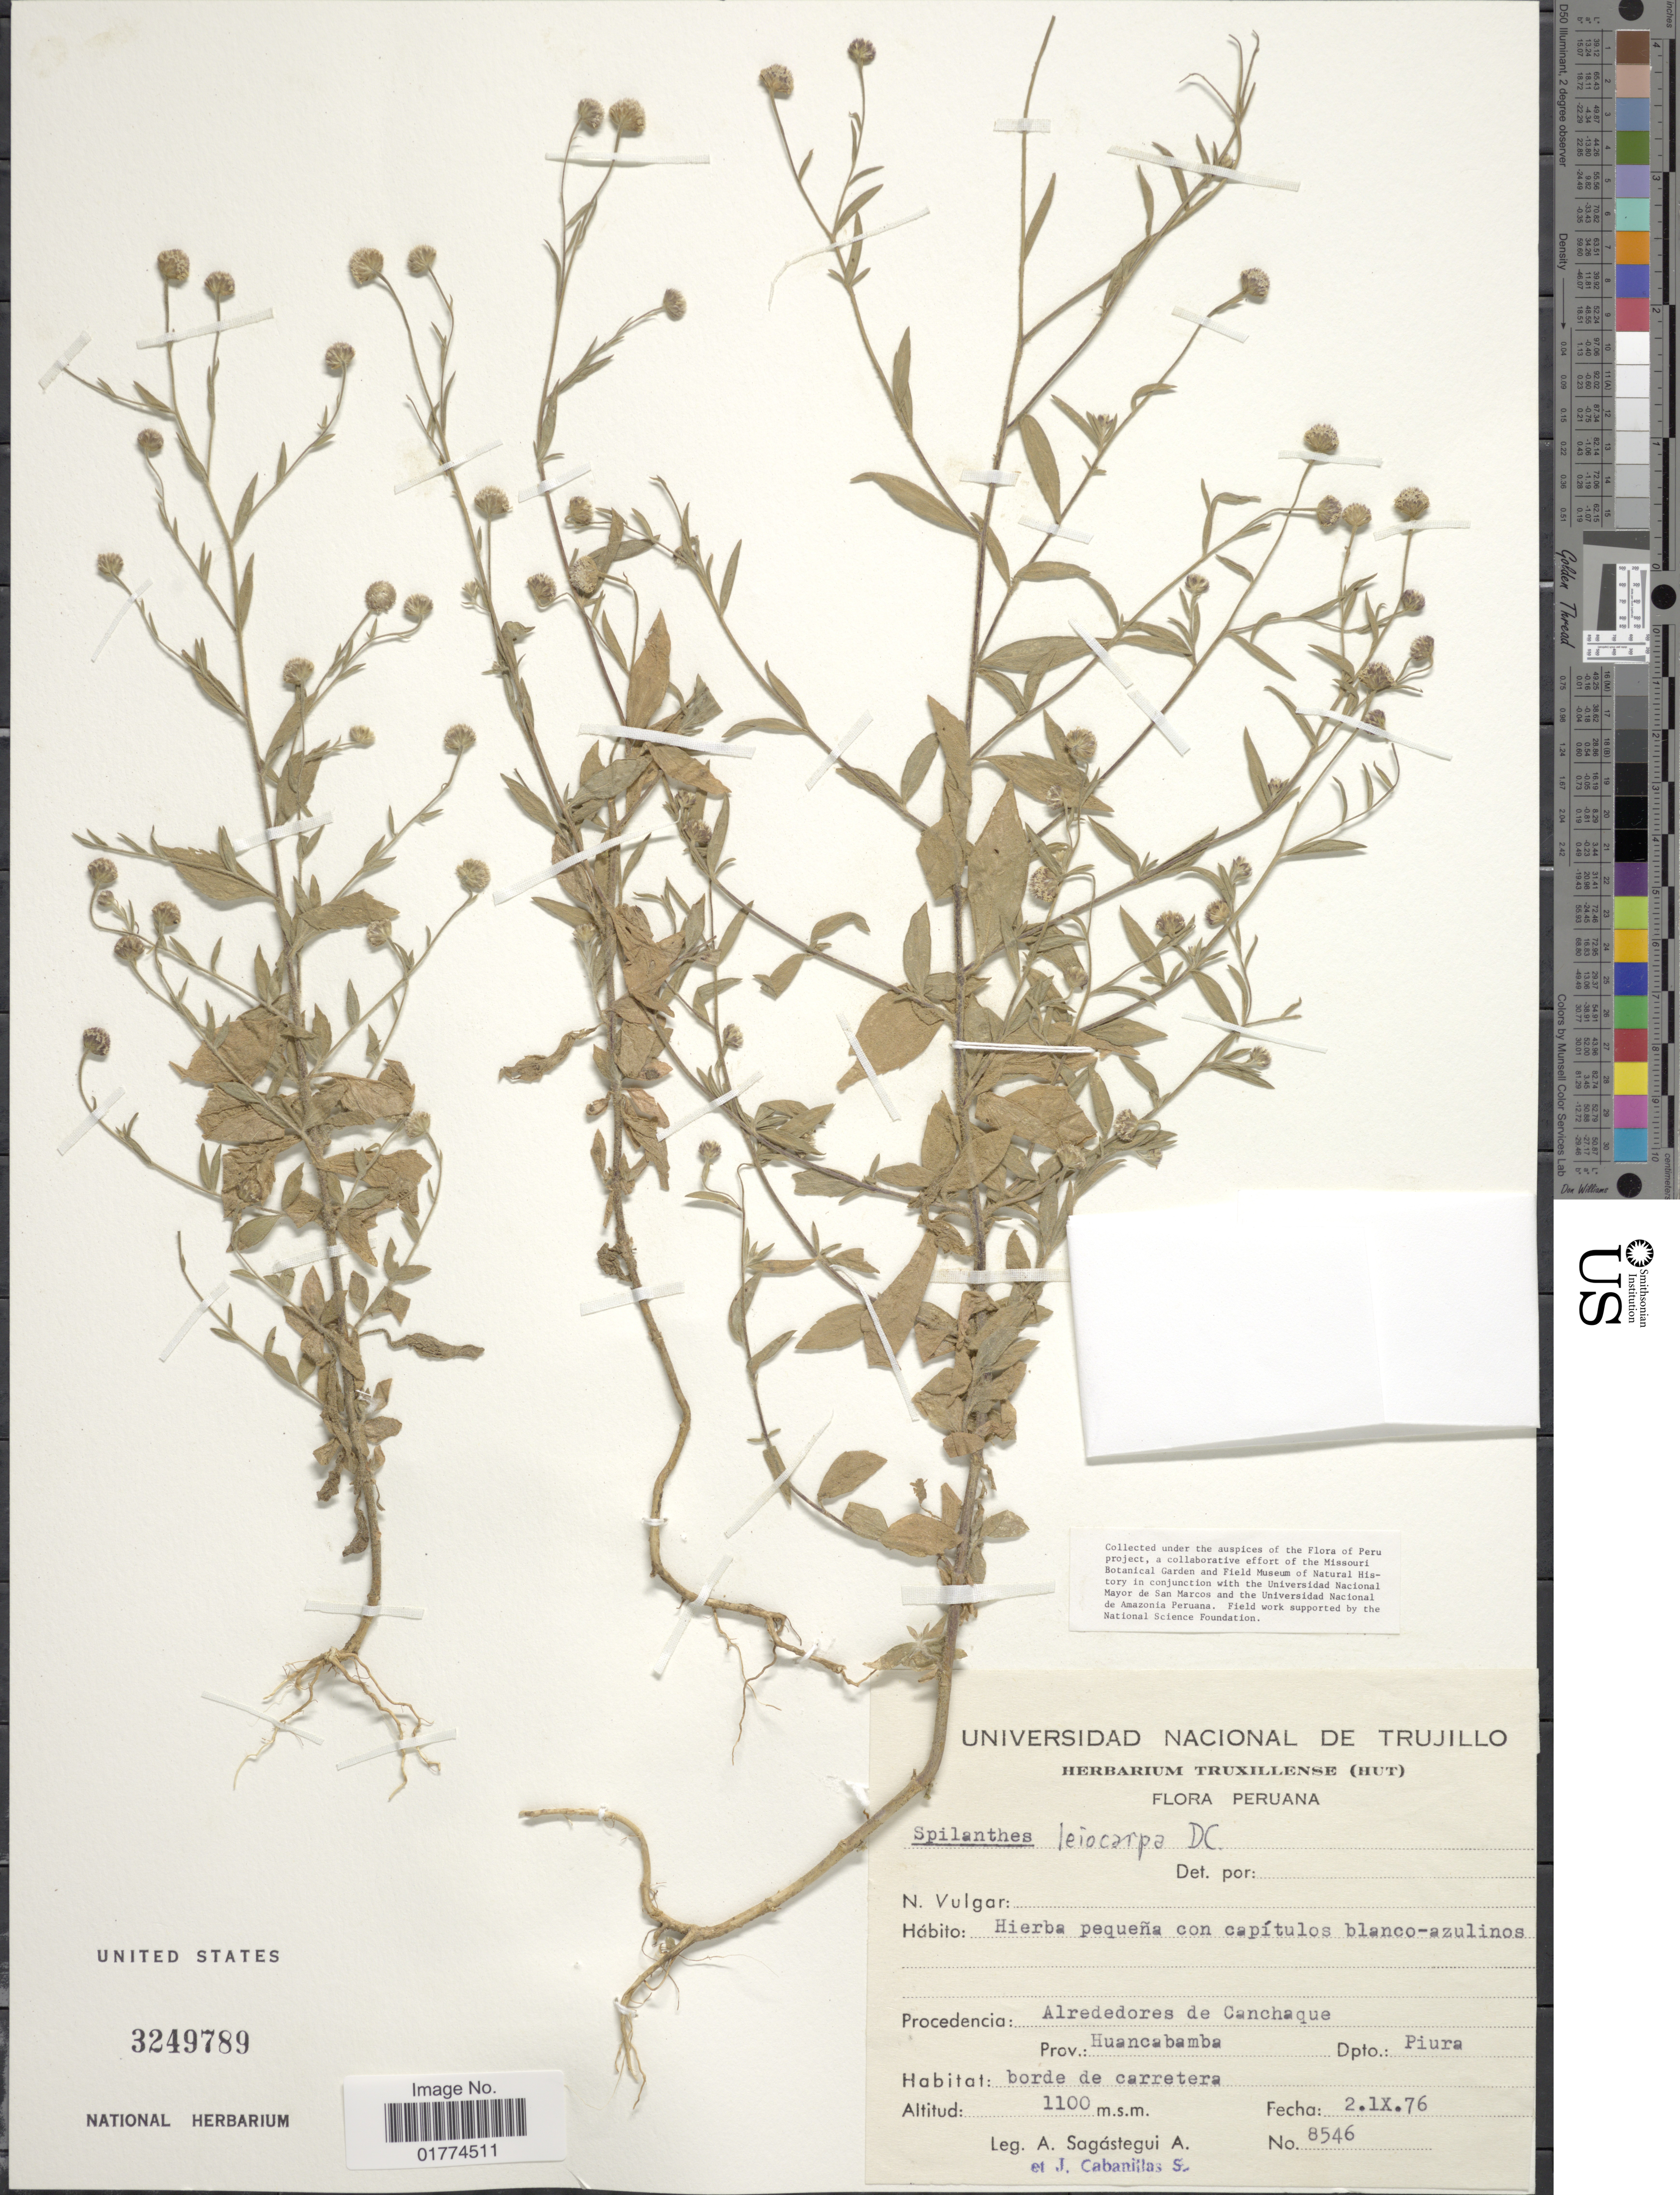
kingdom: Plantae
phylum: Tracheophyta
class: Magnoliopsida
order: Asterales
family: Asteraceae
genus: Spilanthes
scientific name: Spilanthes leiocarpa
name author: DC.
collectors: A. Sagástegui A. & J. Cabanillas S.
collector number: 8546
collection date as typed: Transcribed d/m/y: 2/9/76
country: Peru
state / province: Piura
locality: Procedencia: Alrededores de Canchaque. Prov.: Huancabamba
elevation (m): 1100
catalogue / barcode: US 3249789